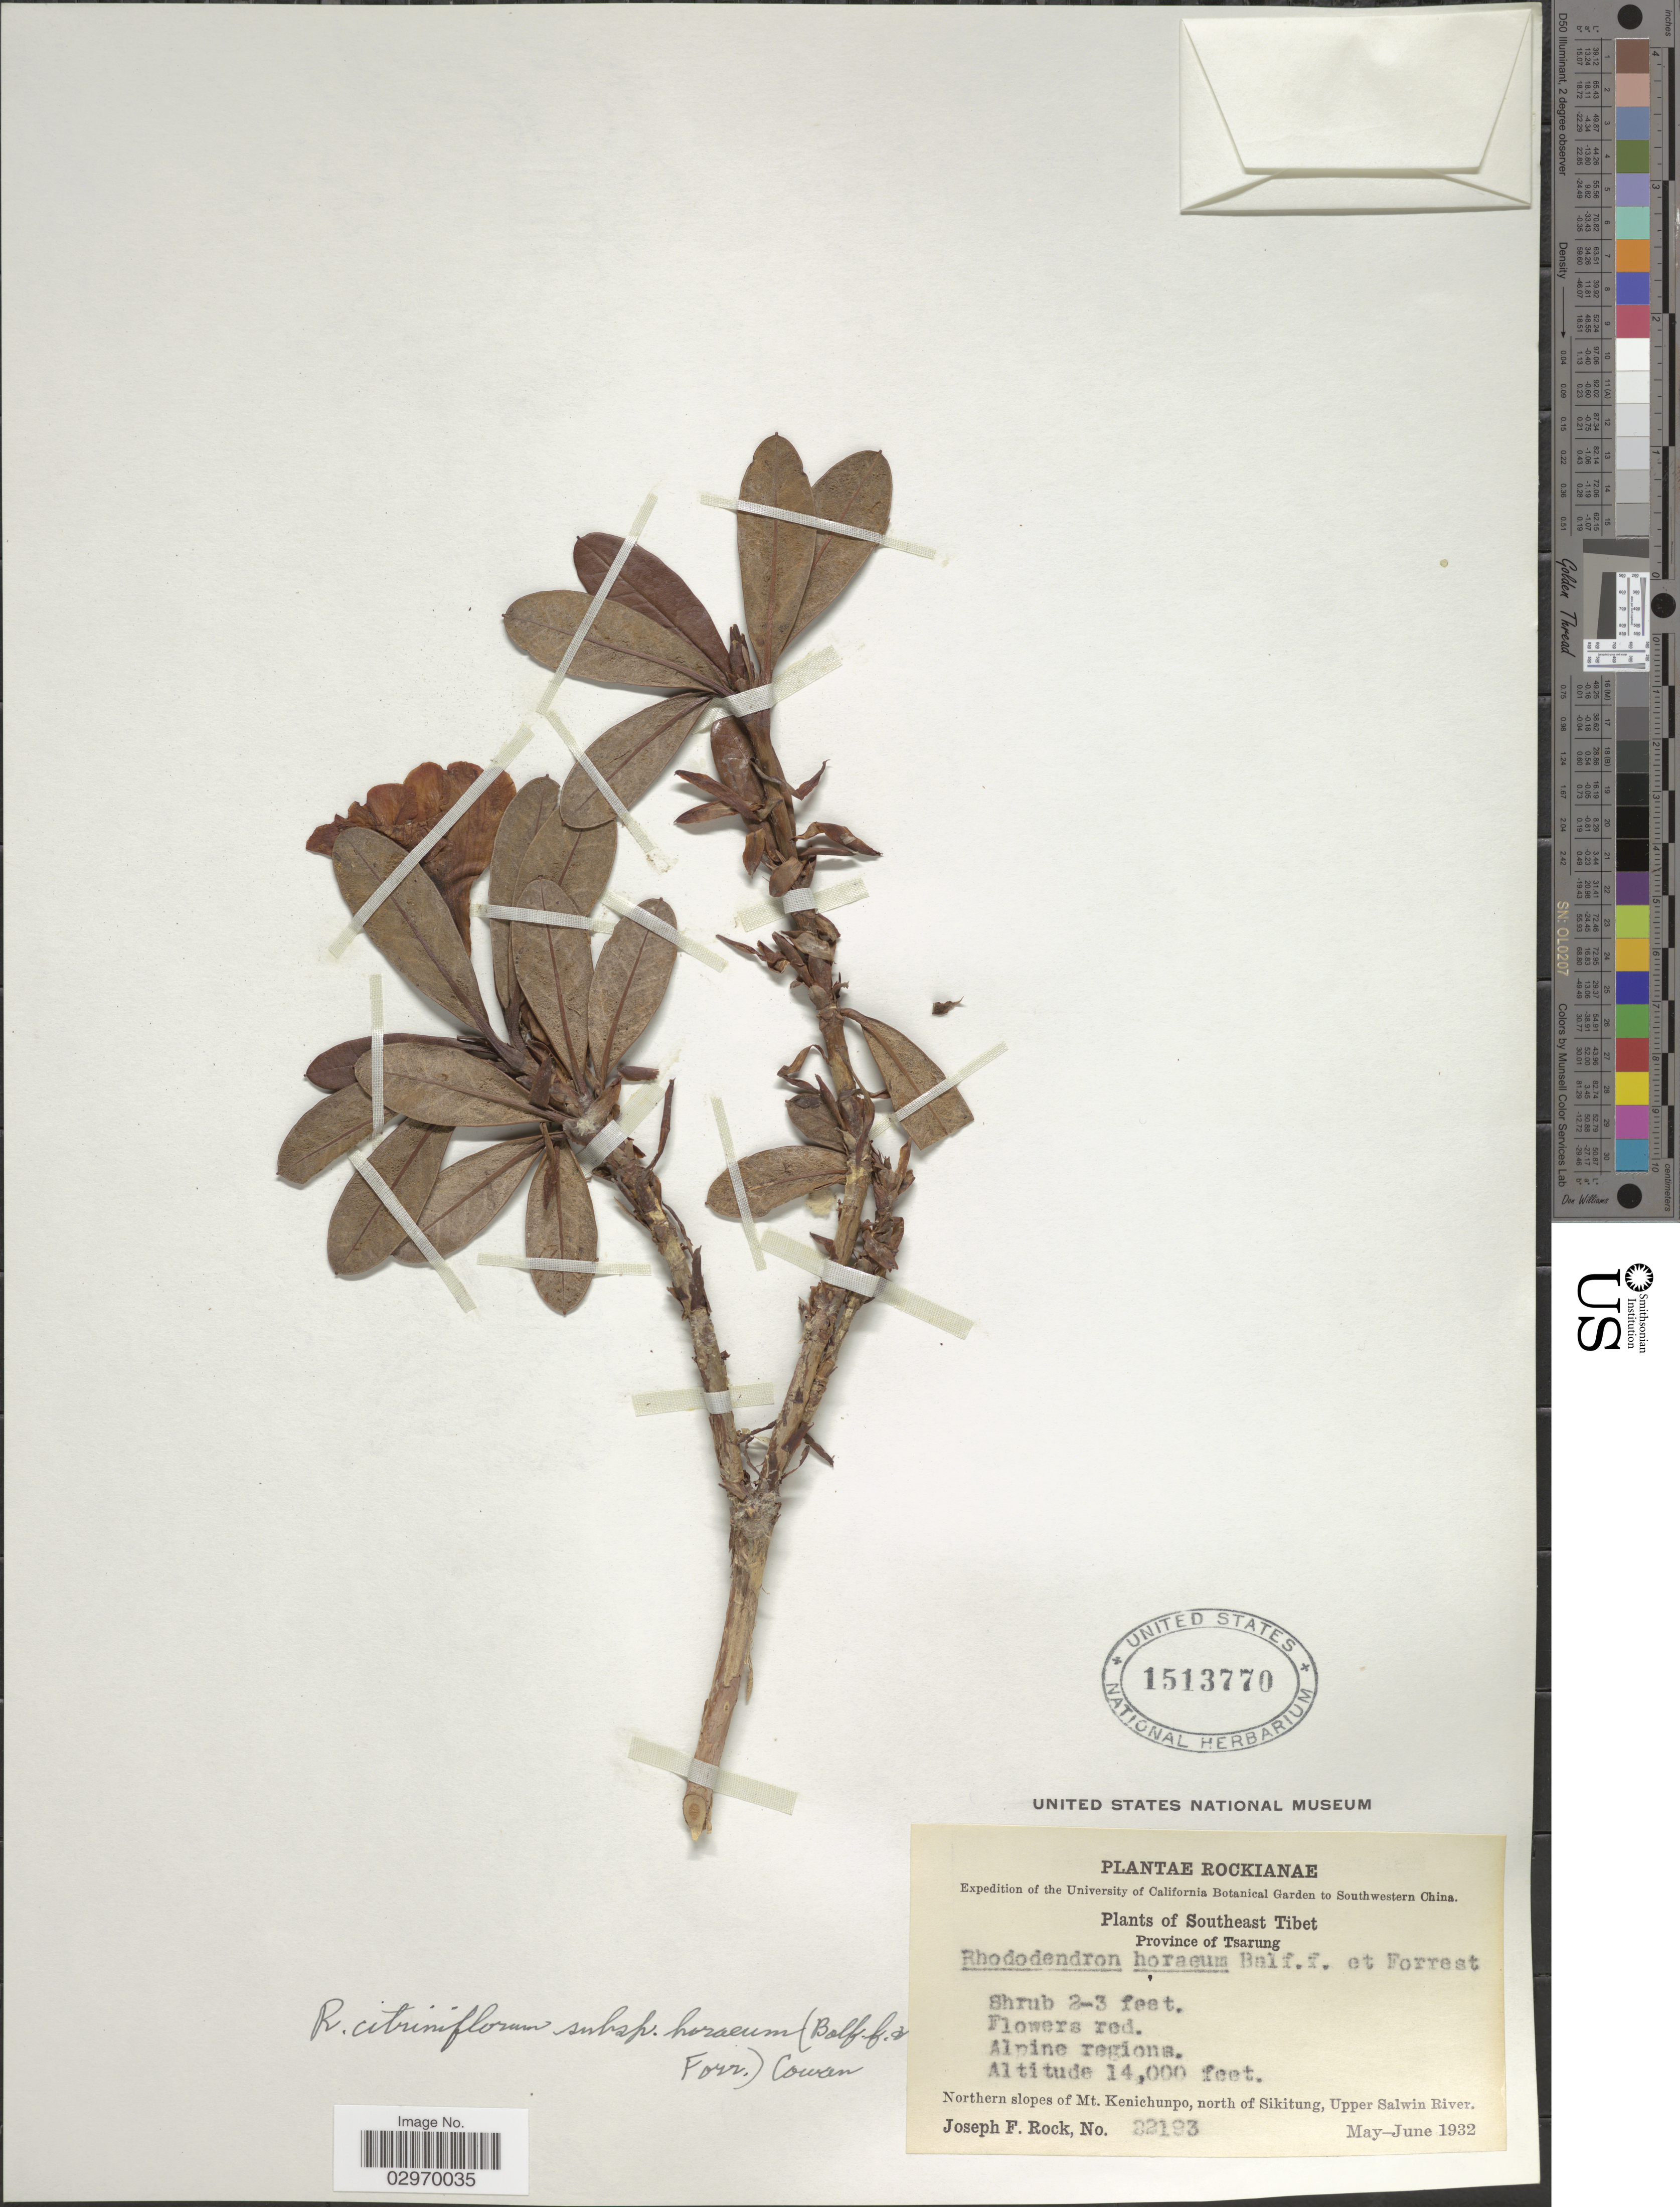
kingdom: Plantae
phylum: Tracheophyta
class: Magnoliopsida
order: Ericales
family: Ericaceae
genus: Rhododendron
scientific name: Rhododendron citriniflorum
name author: Balf. f. & Forrest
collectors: J. F. Rock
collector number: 22193*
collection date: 1932-05/1932-06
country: China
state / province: Xizang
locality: Southwestern China. Southeast Tibet. Province of Tsarung. Alpine regions. Northern slopes of Mt. Kenichunpo, north of Sikitung, Upper Salwin River.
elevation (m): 4267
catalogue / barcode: US 1513770